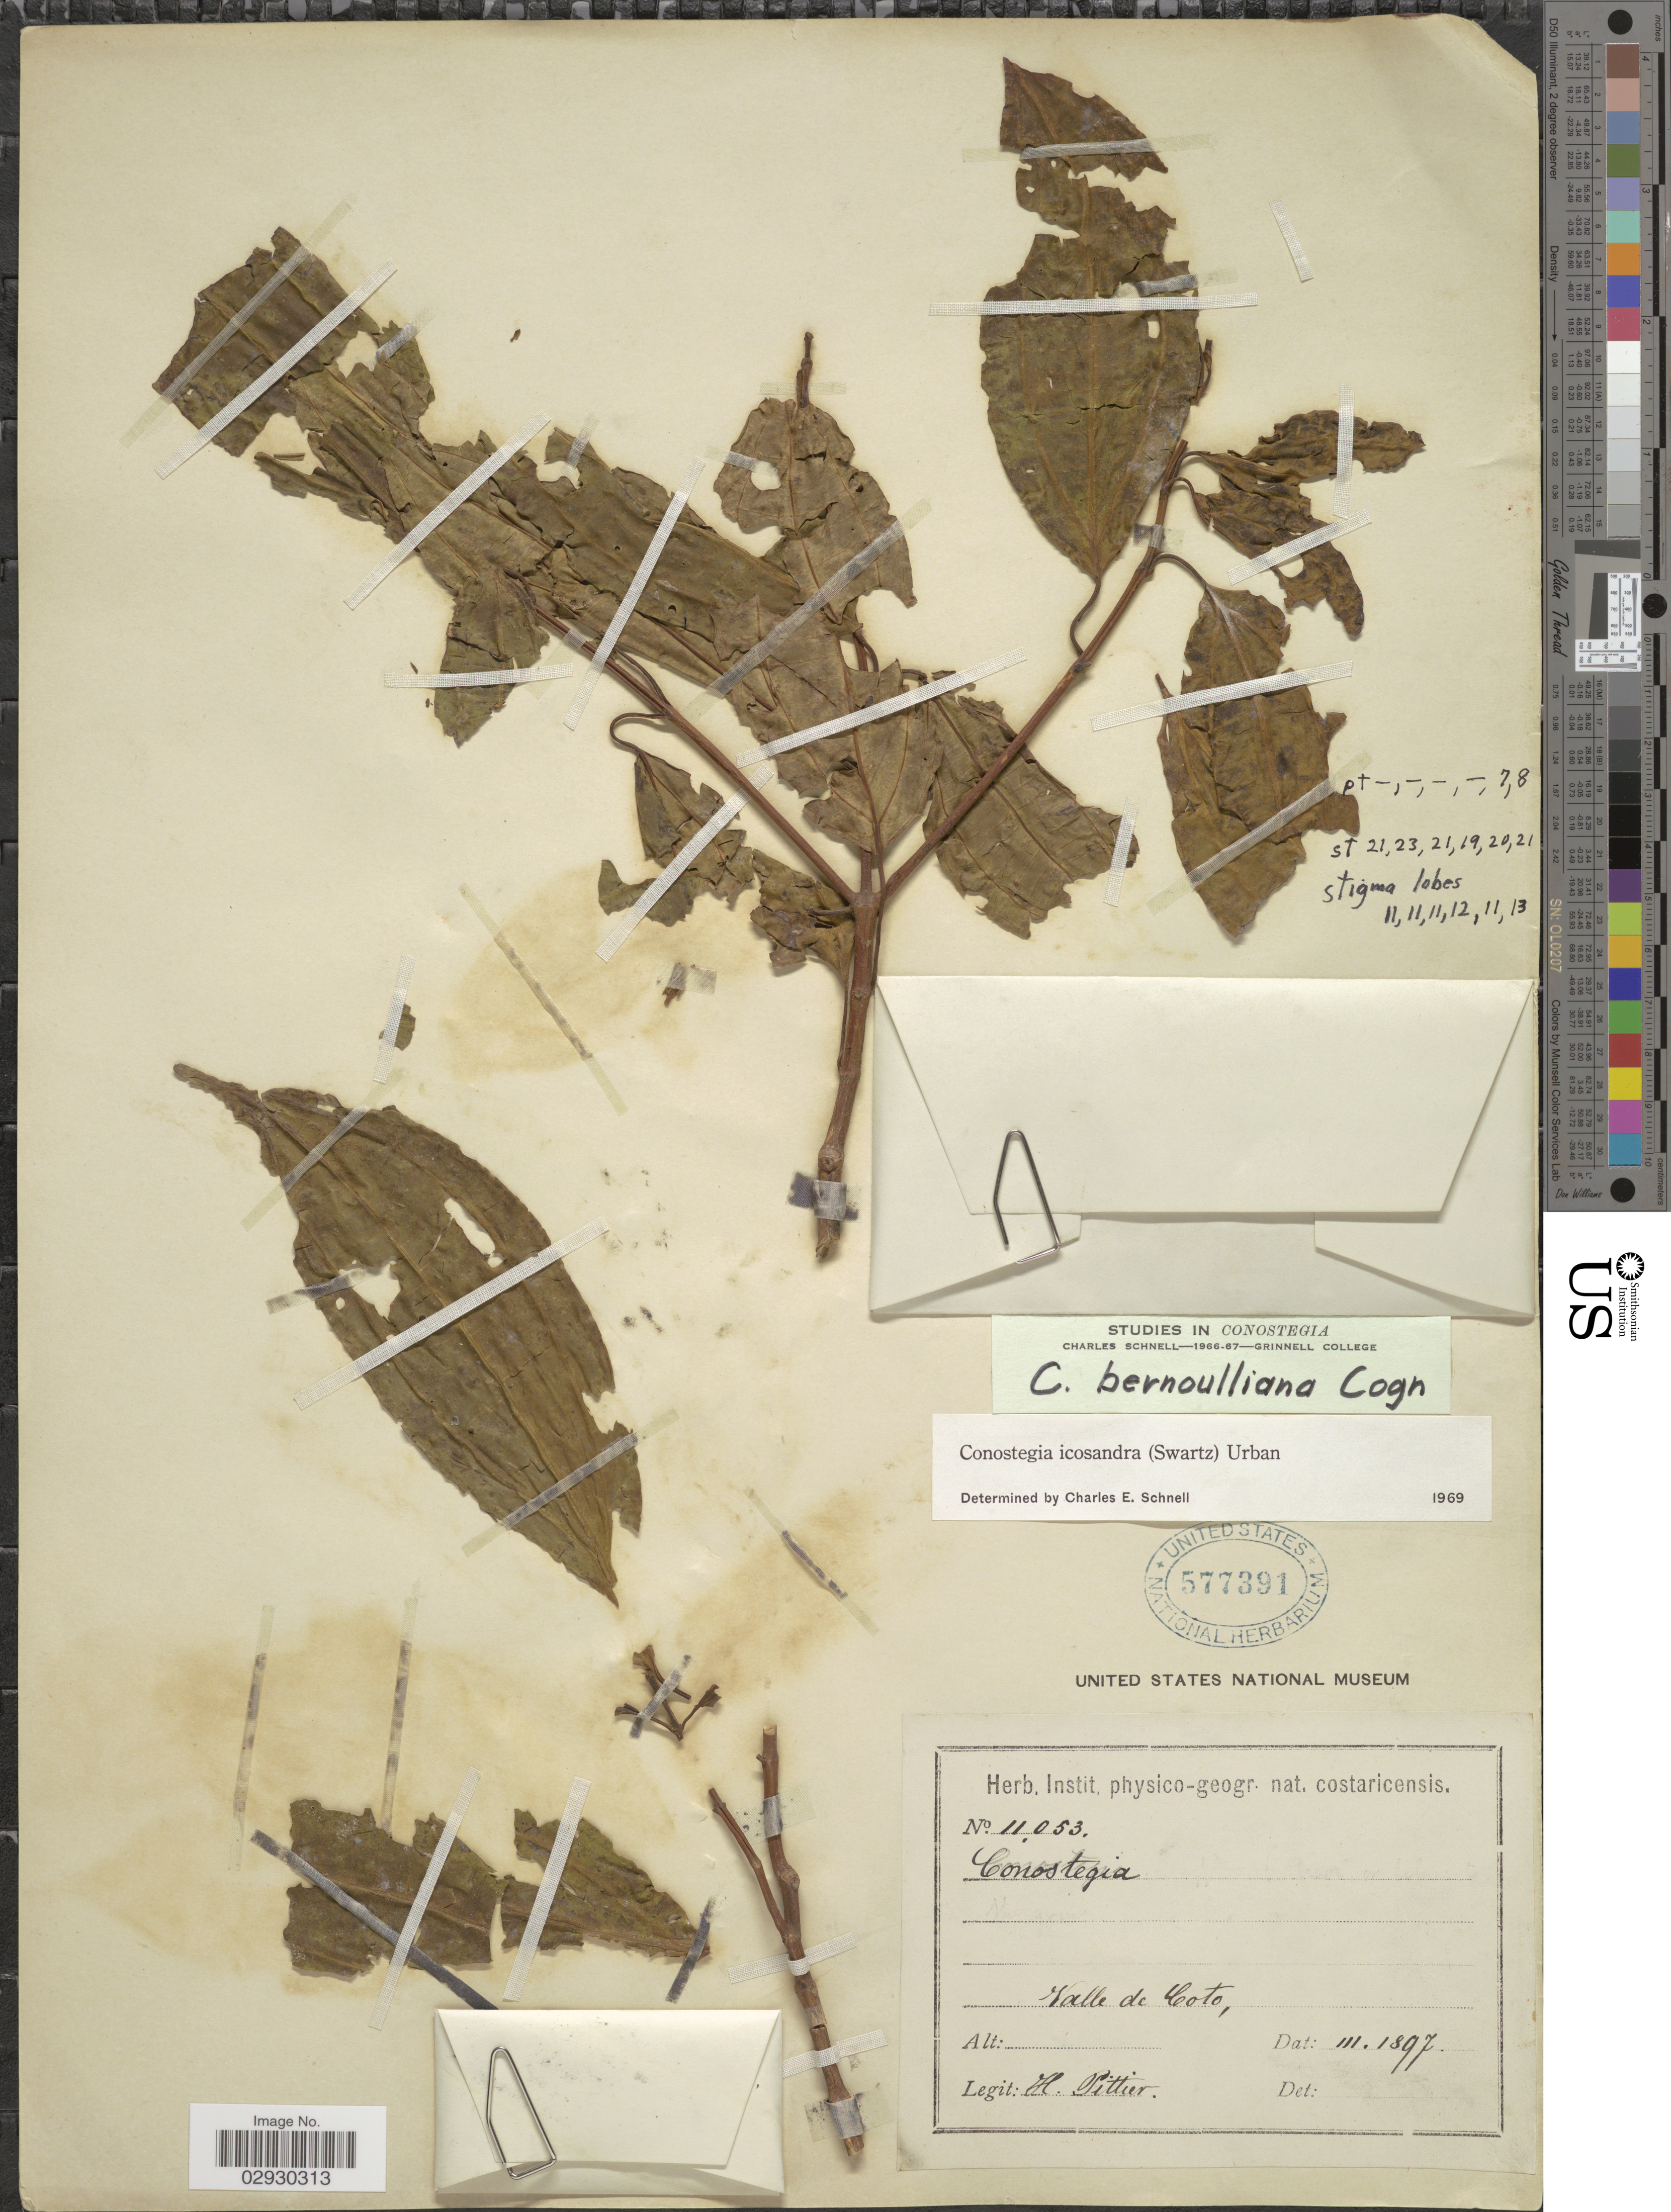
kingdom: Plantae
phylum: Tracheophyta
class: Magnoliopsida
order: Myrtales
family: Melastomataceae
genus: Conostegia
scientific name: Conostegia icosandra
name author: (Sw.) Urb.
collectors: H. F. Pittier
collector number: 11053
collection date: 1897-03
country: Costa Rica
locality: Valle de Coto.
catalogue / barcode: US 577391